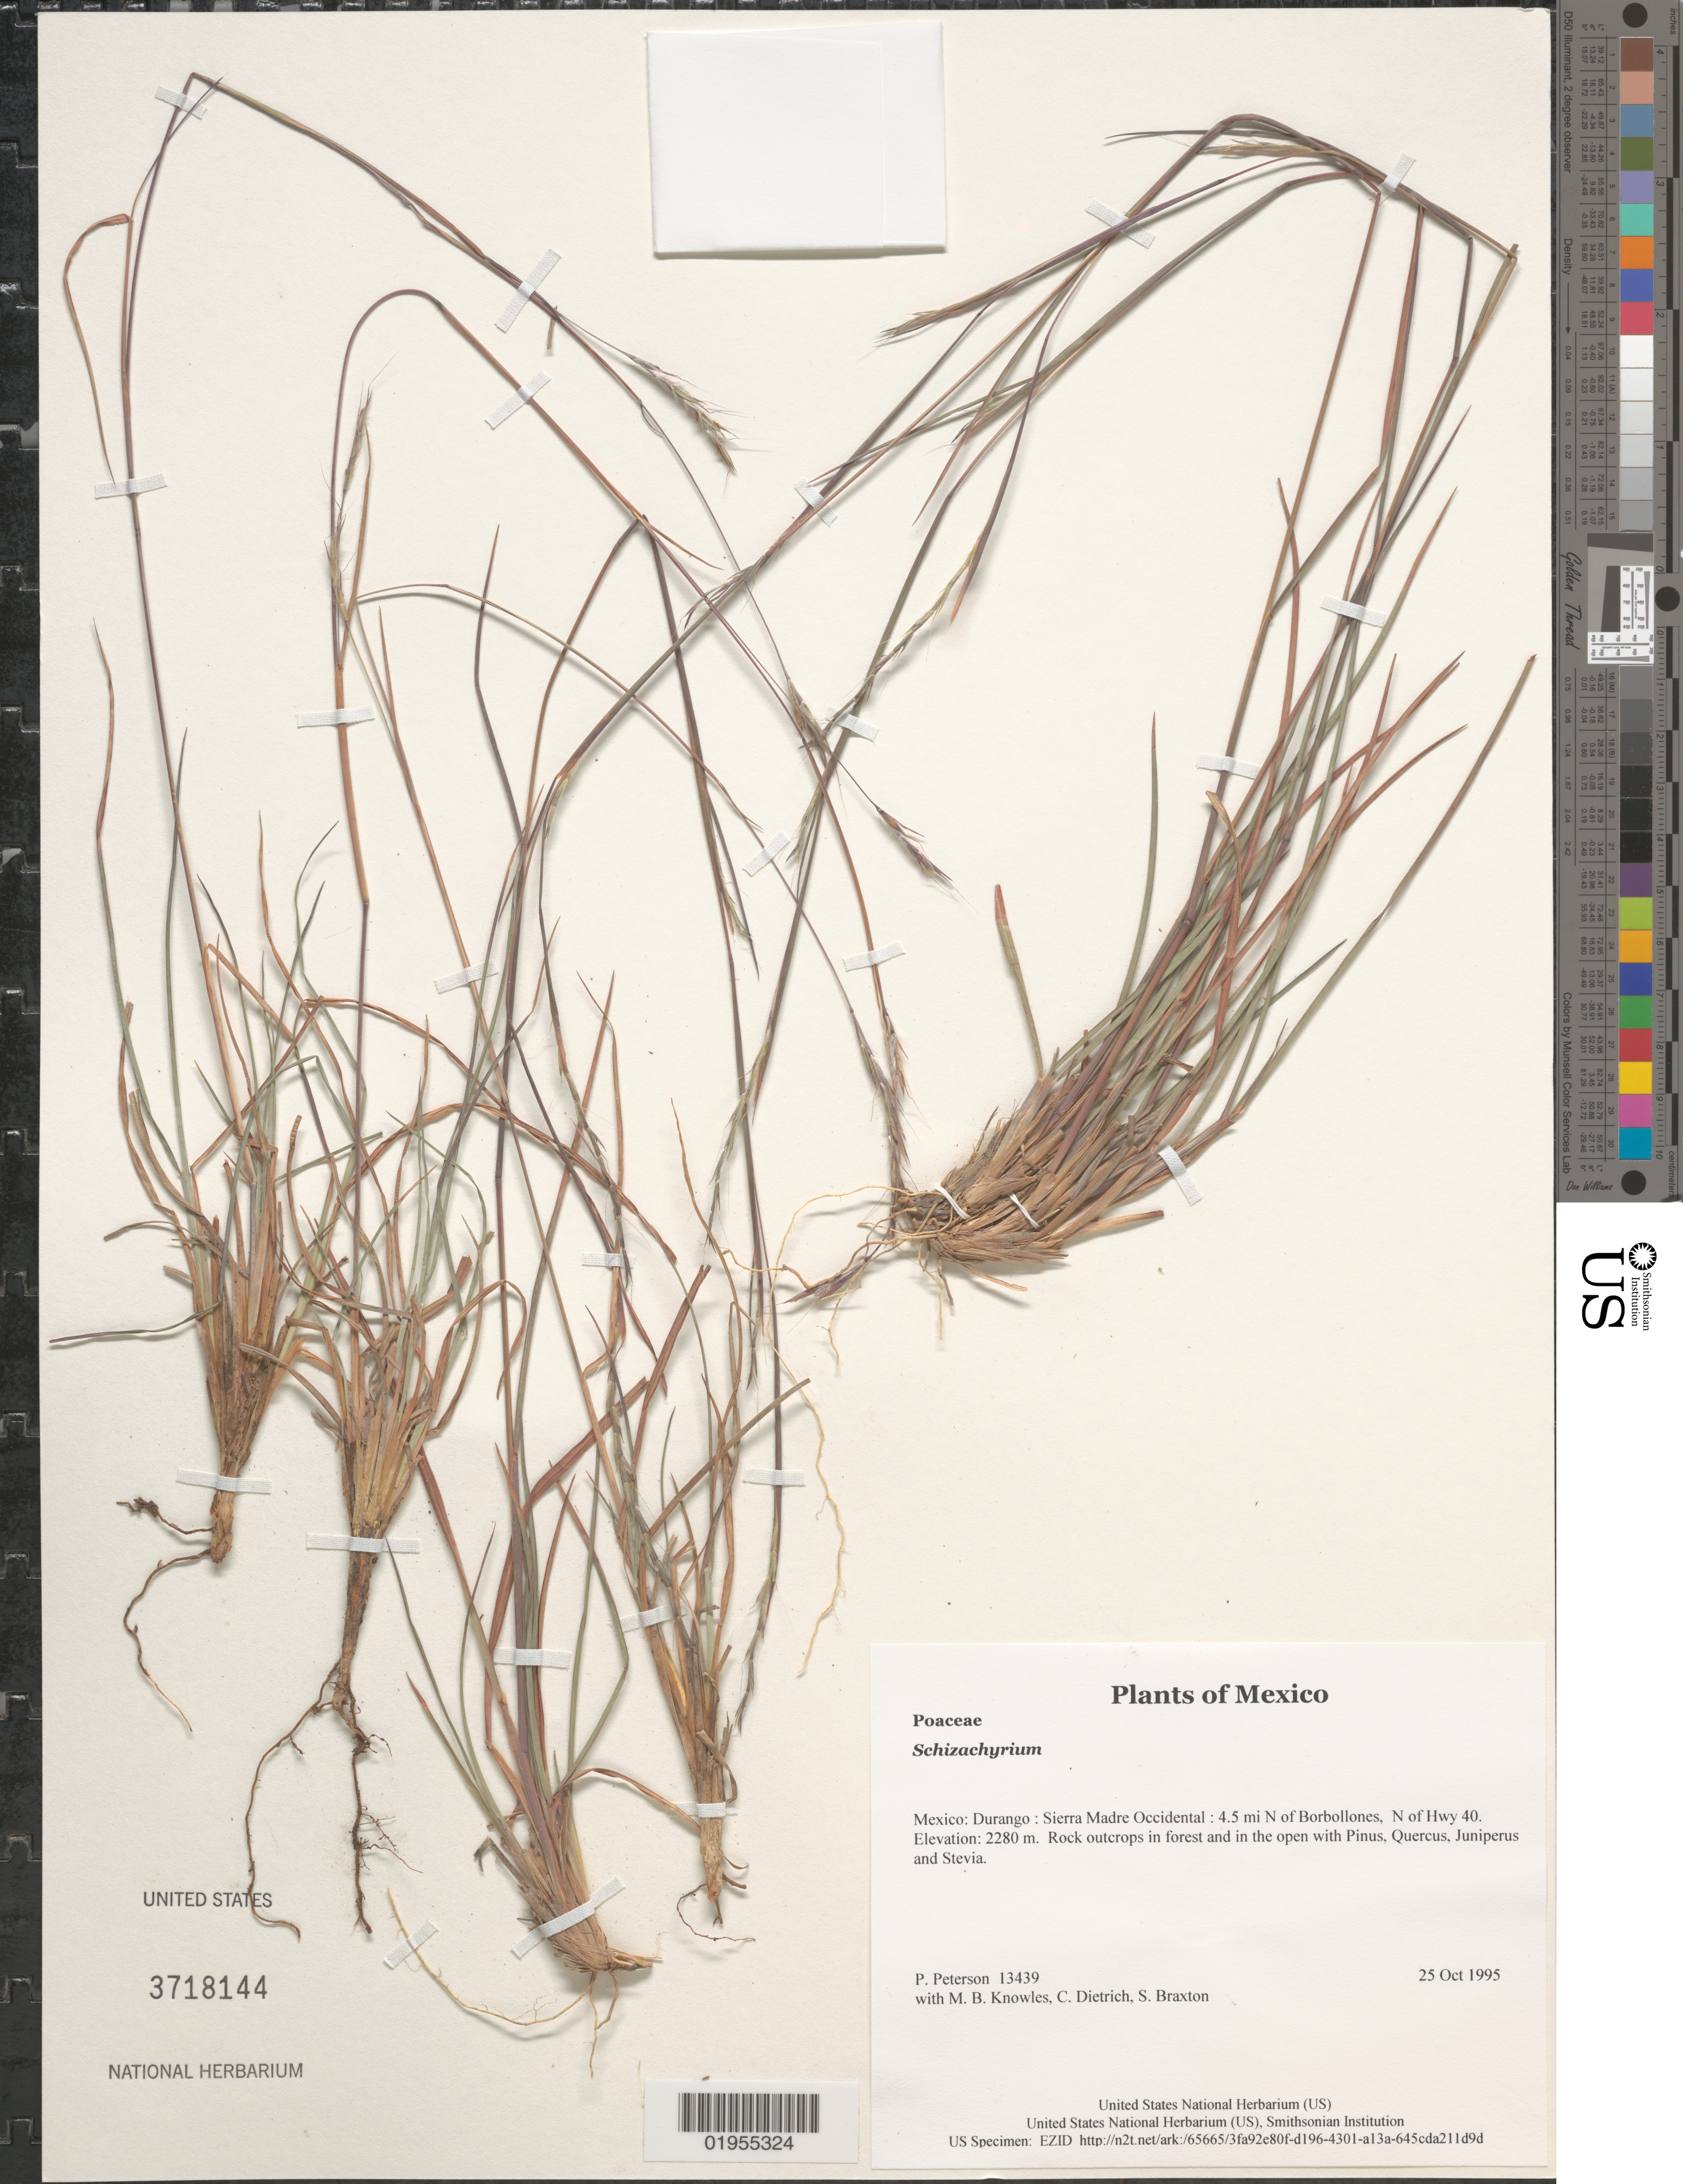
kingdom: Plantae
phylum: Tracheophyta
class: Liliopsida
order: Poales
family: Poaceae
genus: Schizachyrium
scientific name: Schizachyrium sp.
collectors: P. M. Peterson, M. B. Knowles, C. Dietrich & S. Braxton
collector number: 13439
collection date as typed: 25 Oct 1995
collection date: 1995-10-25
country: Mexico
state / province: Durango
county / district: Sierra Madre Occidental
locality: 4.5 mi N of Borbollones, N of Hwy 40.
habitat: Rock outcrops in forest and in the open with Pinus, Quercus, Juniperus and Stevia.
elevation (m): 2280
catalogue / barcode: US 3718144